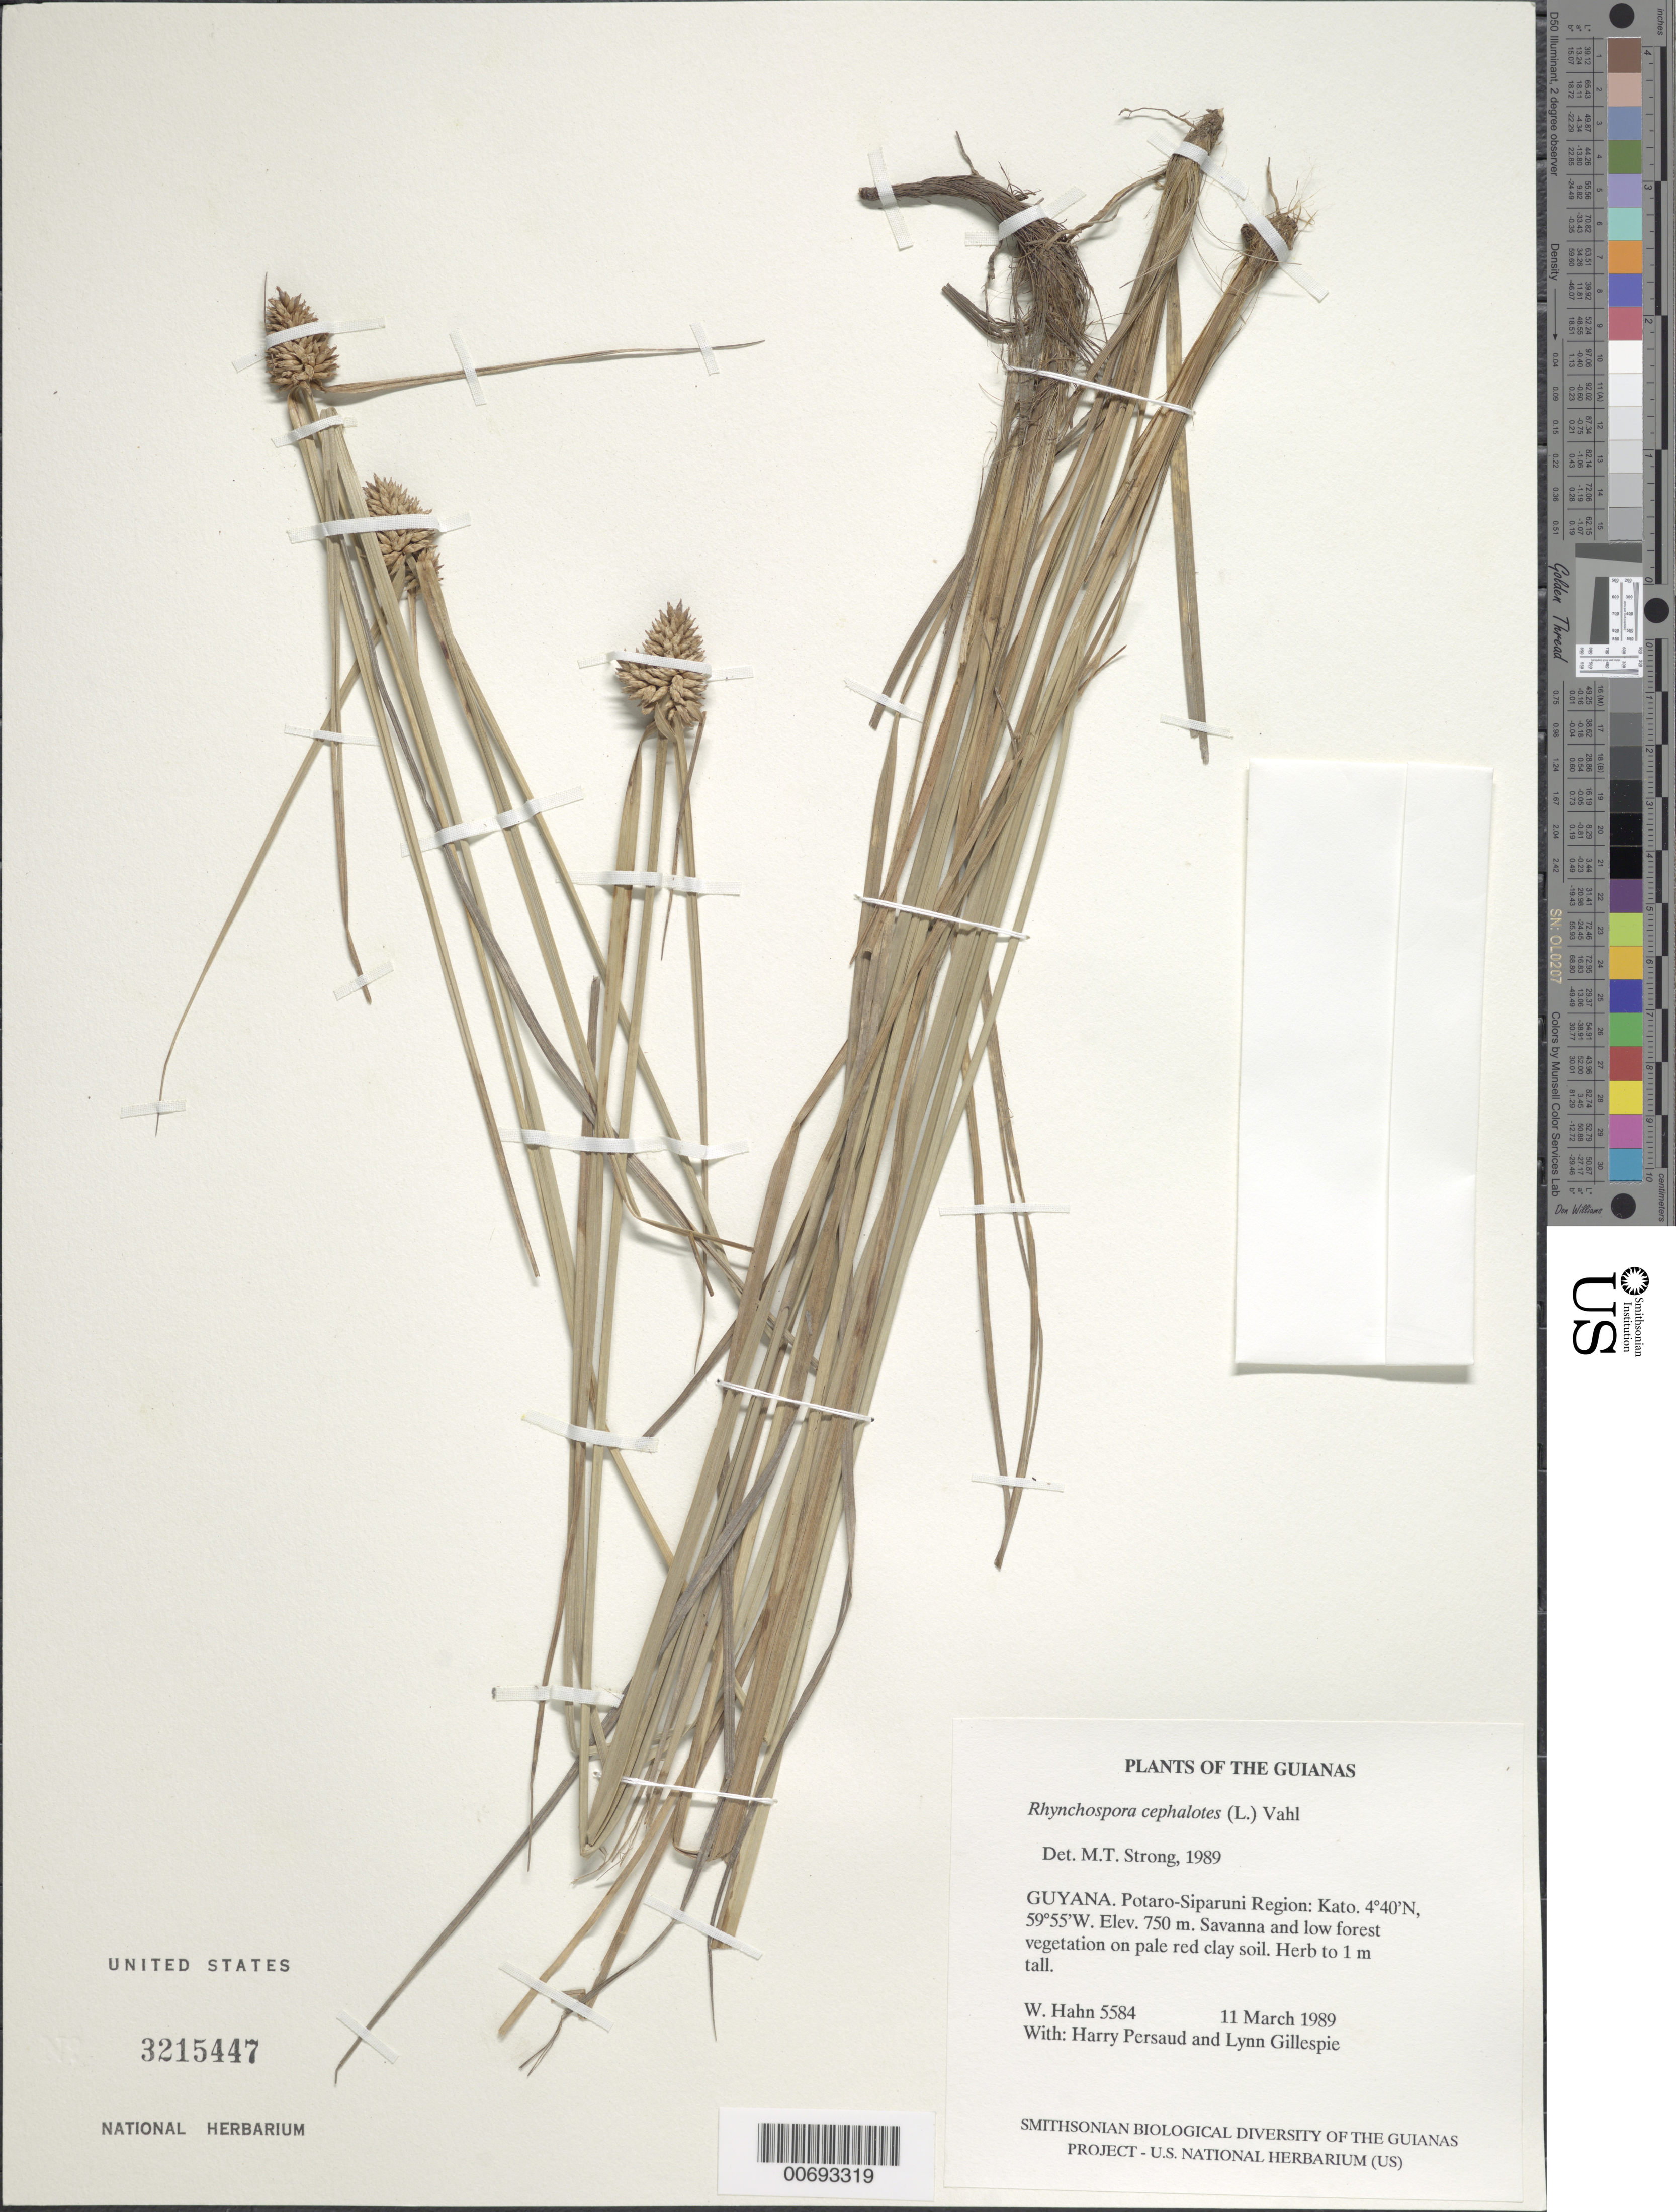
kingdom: Plantae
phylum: Tracheophyta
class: Liliopsida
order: Poales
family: Cyperaceae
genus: Rhynchospora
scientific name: Rhynchospora cephalotes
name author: (L.) Vahl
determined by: Strong, M. T., (US), Smithsonian Institution - National Museum of Natural History (UNITED STATES)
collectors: W. Hahn, H. Persaud & L. J. Gillespie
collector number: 5584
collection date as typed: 11 March 1989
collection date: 1989-03-11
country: Guyana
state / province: Potaro-Siparuni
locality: Kato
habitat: Savanna and low forest vegetation on pale red clay soil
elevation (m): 750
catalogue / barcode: US 3215447